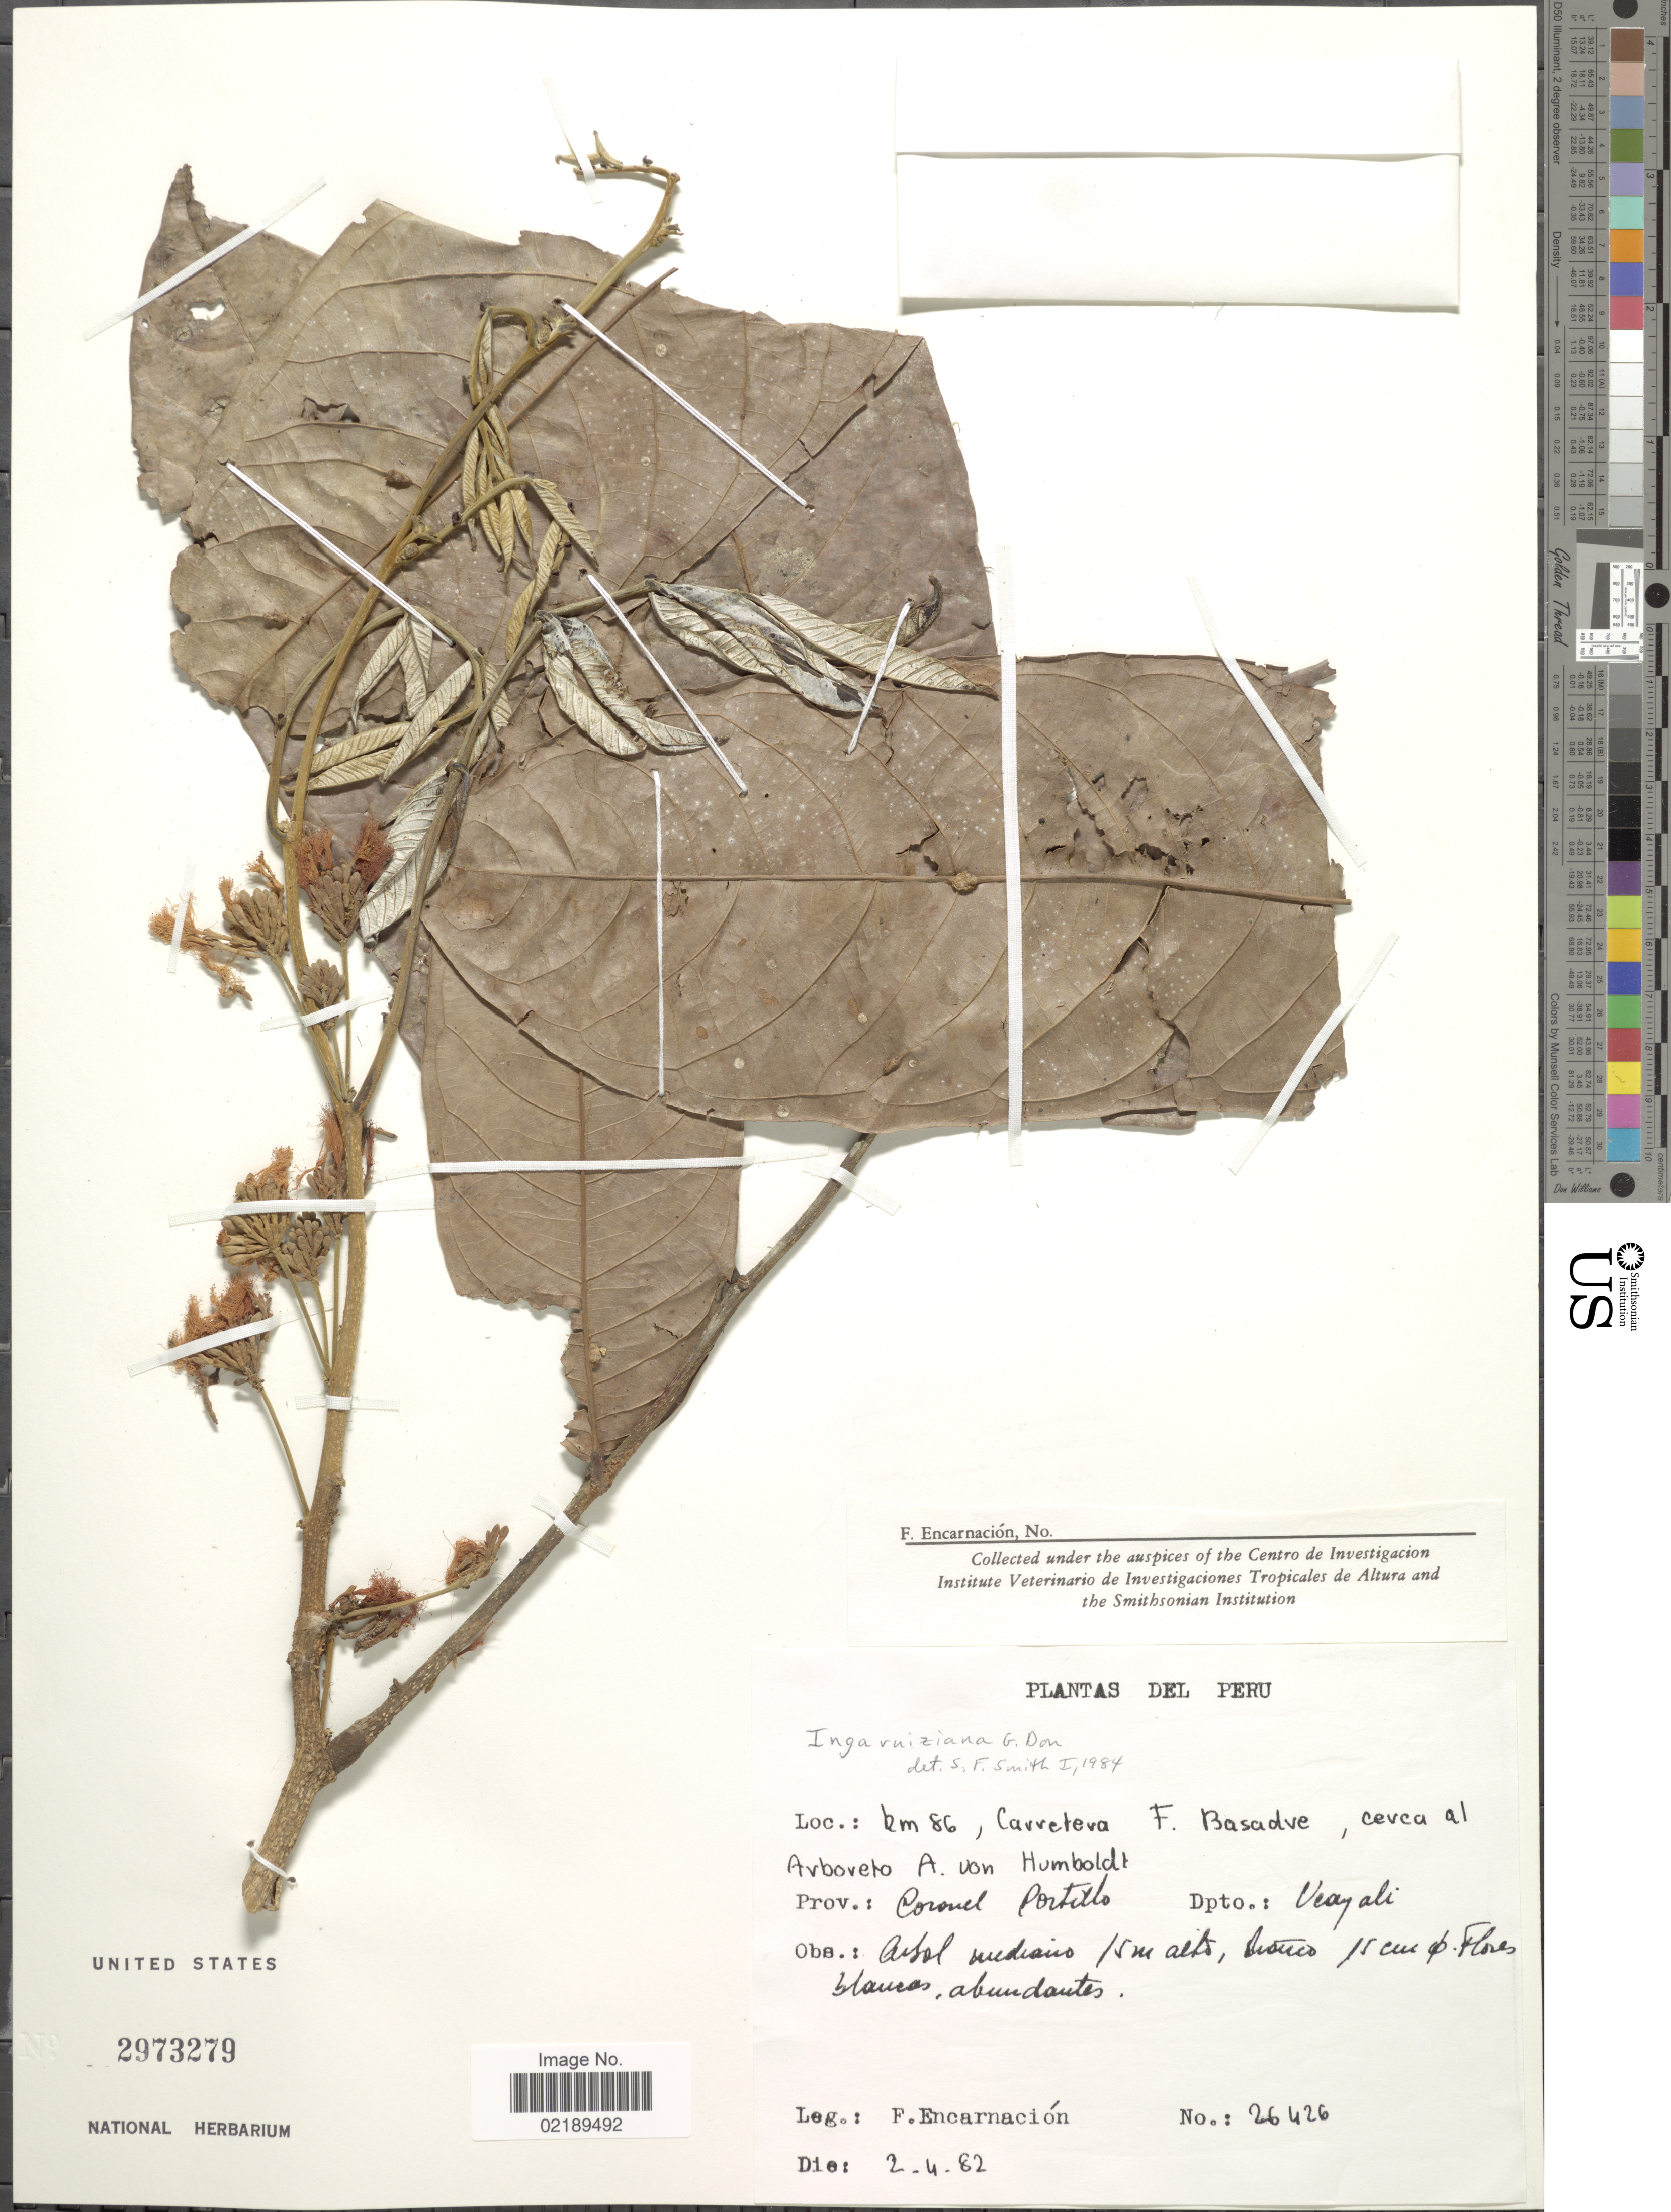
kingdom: Plantae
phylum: Tracheophyta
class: Magnoliopsida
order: Fabales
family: Fabaceae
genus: Inga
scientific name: Inga ruiziana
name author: G. Don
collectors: F. Encarnación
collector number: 26426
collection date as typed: Transcribed d/m/y: 2/4/82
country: Peru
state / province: Ucayali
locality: Km. 86, Carretera F. Basadre, cerca al Arboreto A. von Humboldt, Prov. Coronel Portillo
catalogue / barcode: US 2973279